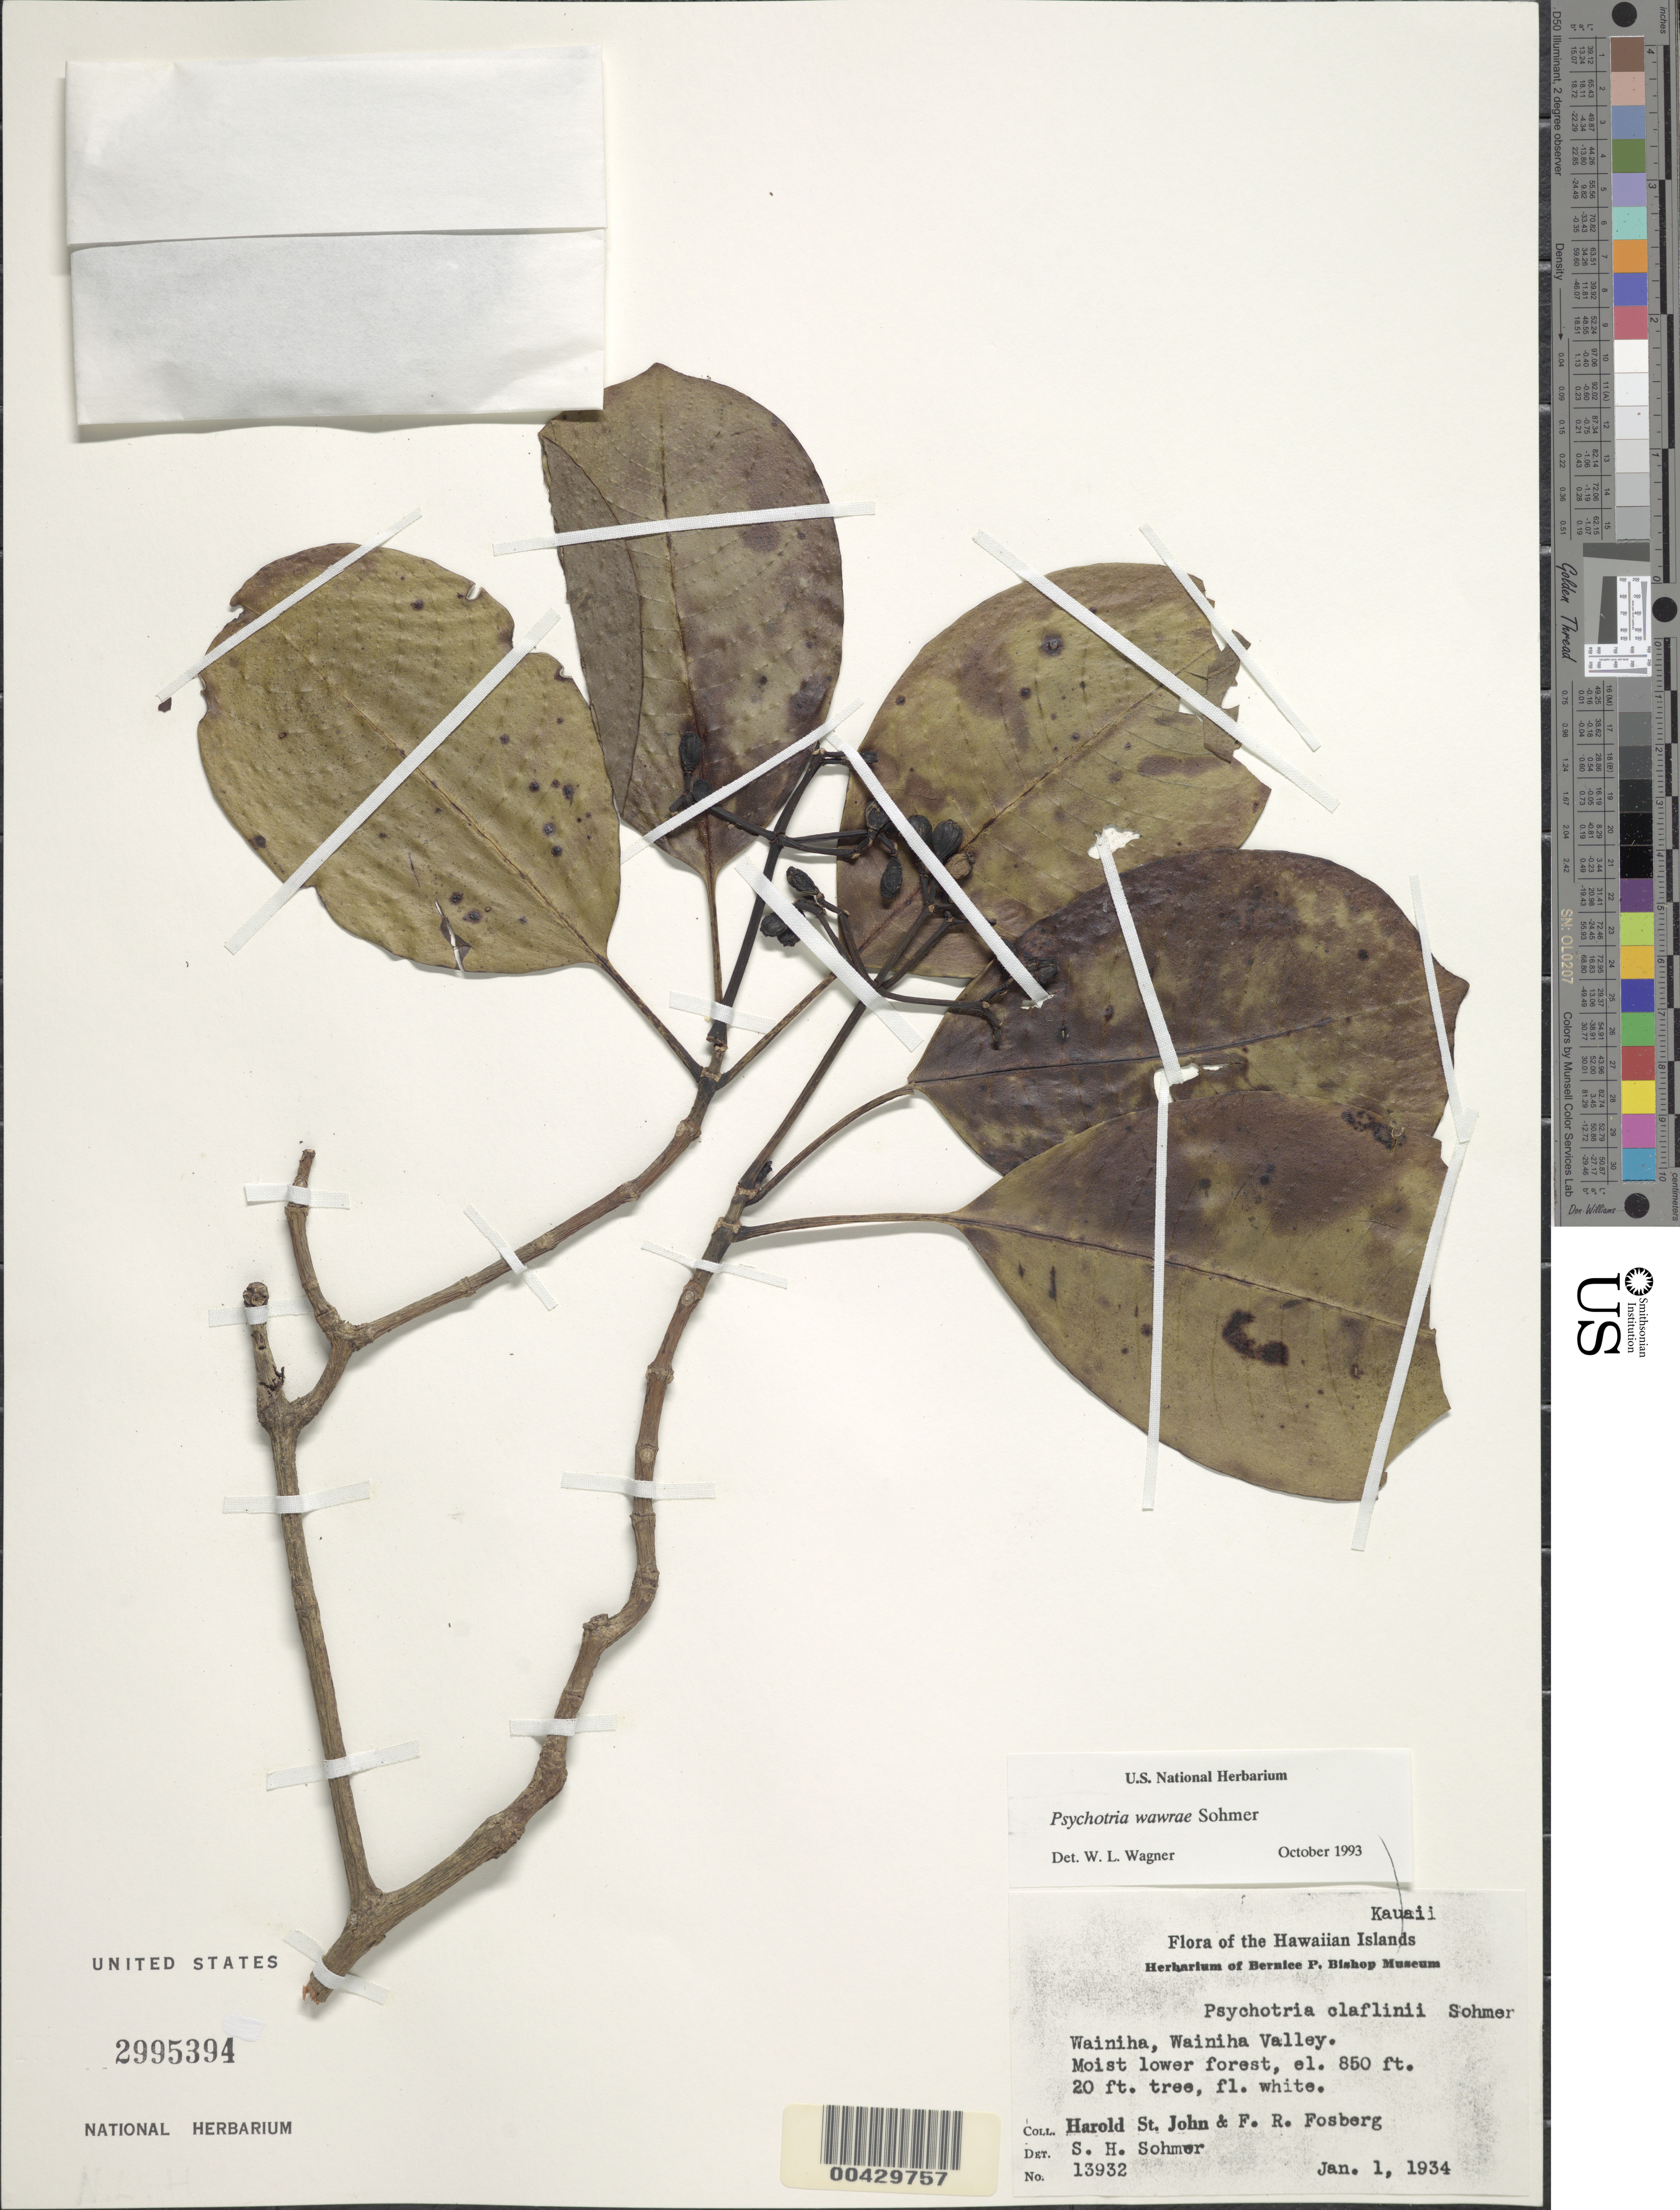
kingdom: Plantae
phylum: Tracheophyta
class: Magnoliopsida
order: Gentianales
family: Rubiaceae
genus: Psychotria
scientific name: Psychotria wawrae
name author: Sohmer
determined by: Wagner, W. L., (BOT), Smithsonian Institution - National Museum of Natural History (UNITED STATES)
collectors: H. St. John & F. R. Fosberg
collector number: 13932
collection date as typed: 1 Jan 1934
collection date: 1934-01-01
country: United States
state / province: Hawaii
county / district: Kauai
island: Kaua'i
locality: Wainiha, Wainiha Valley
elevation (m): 259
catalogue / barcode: US 2995394